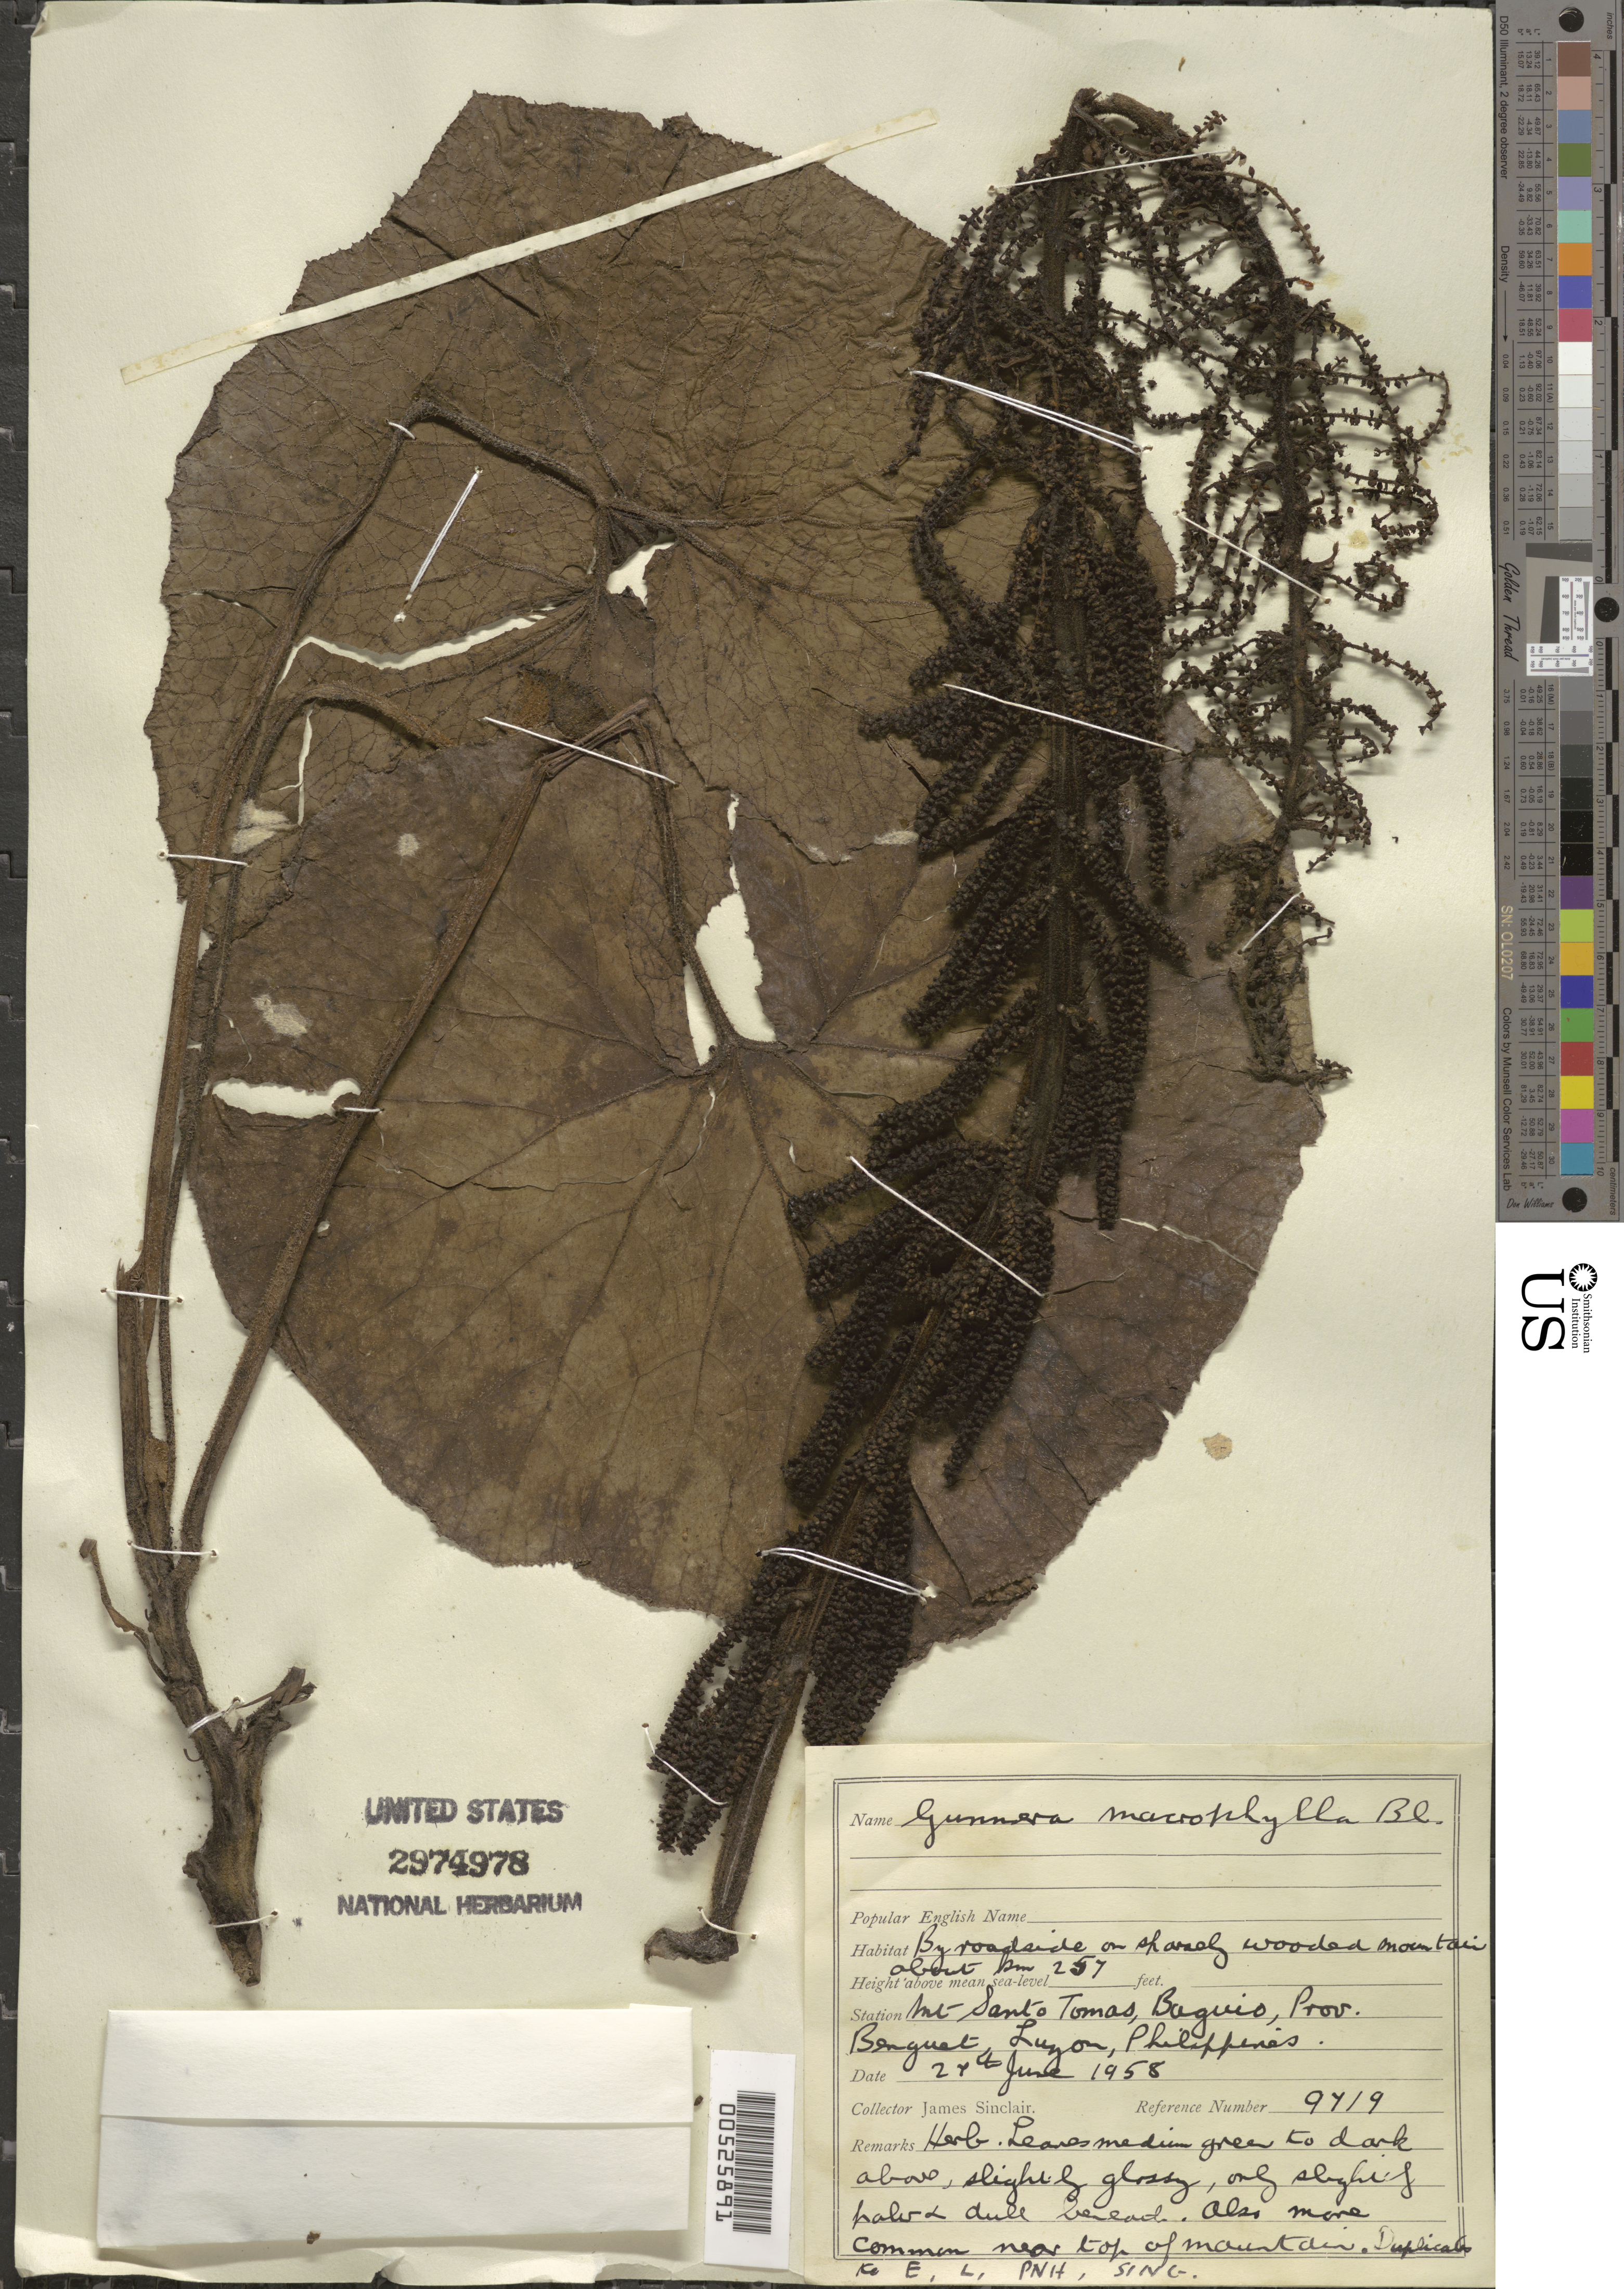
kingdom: Plantae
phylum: Tracheophyta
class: Magnoliopsida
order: Gunnerales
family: Gunneraceae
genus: Gunnera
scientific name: Gunnera macrophylla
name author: Blume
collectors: J. Sinclair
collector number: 9419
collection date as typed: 24 Jun 1958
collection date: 1958-06-24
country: Philippines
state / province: Cordillera (Administrative Region)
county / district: Benguet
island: Luzon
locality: Mt. Santo Tomas, Baguio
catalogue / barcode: US 2974978